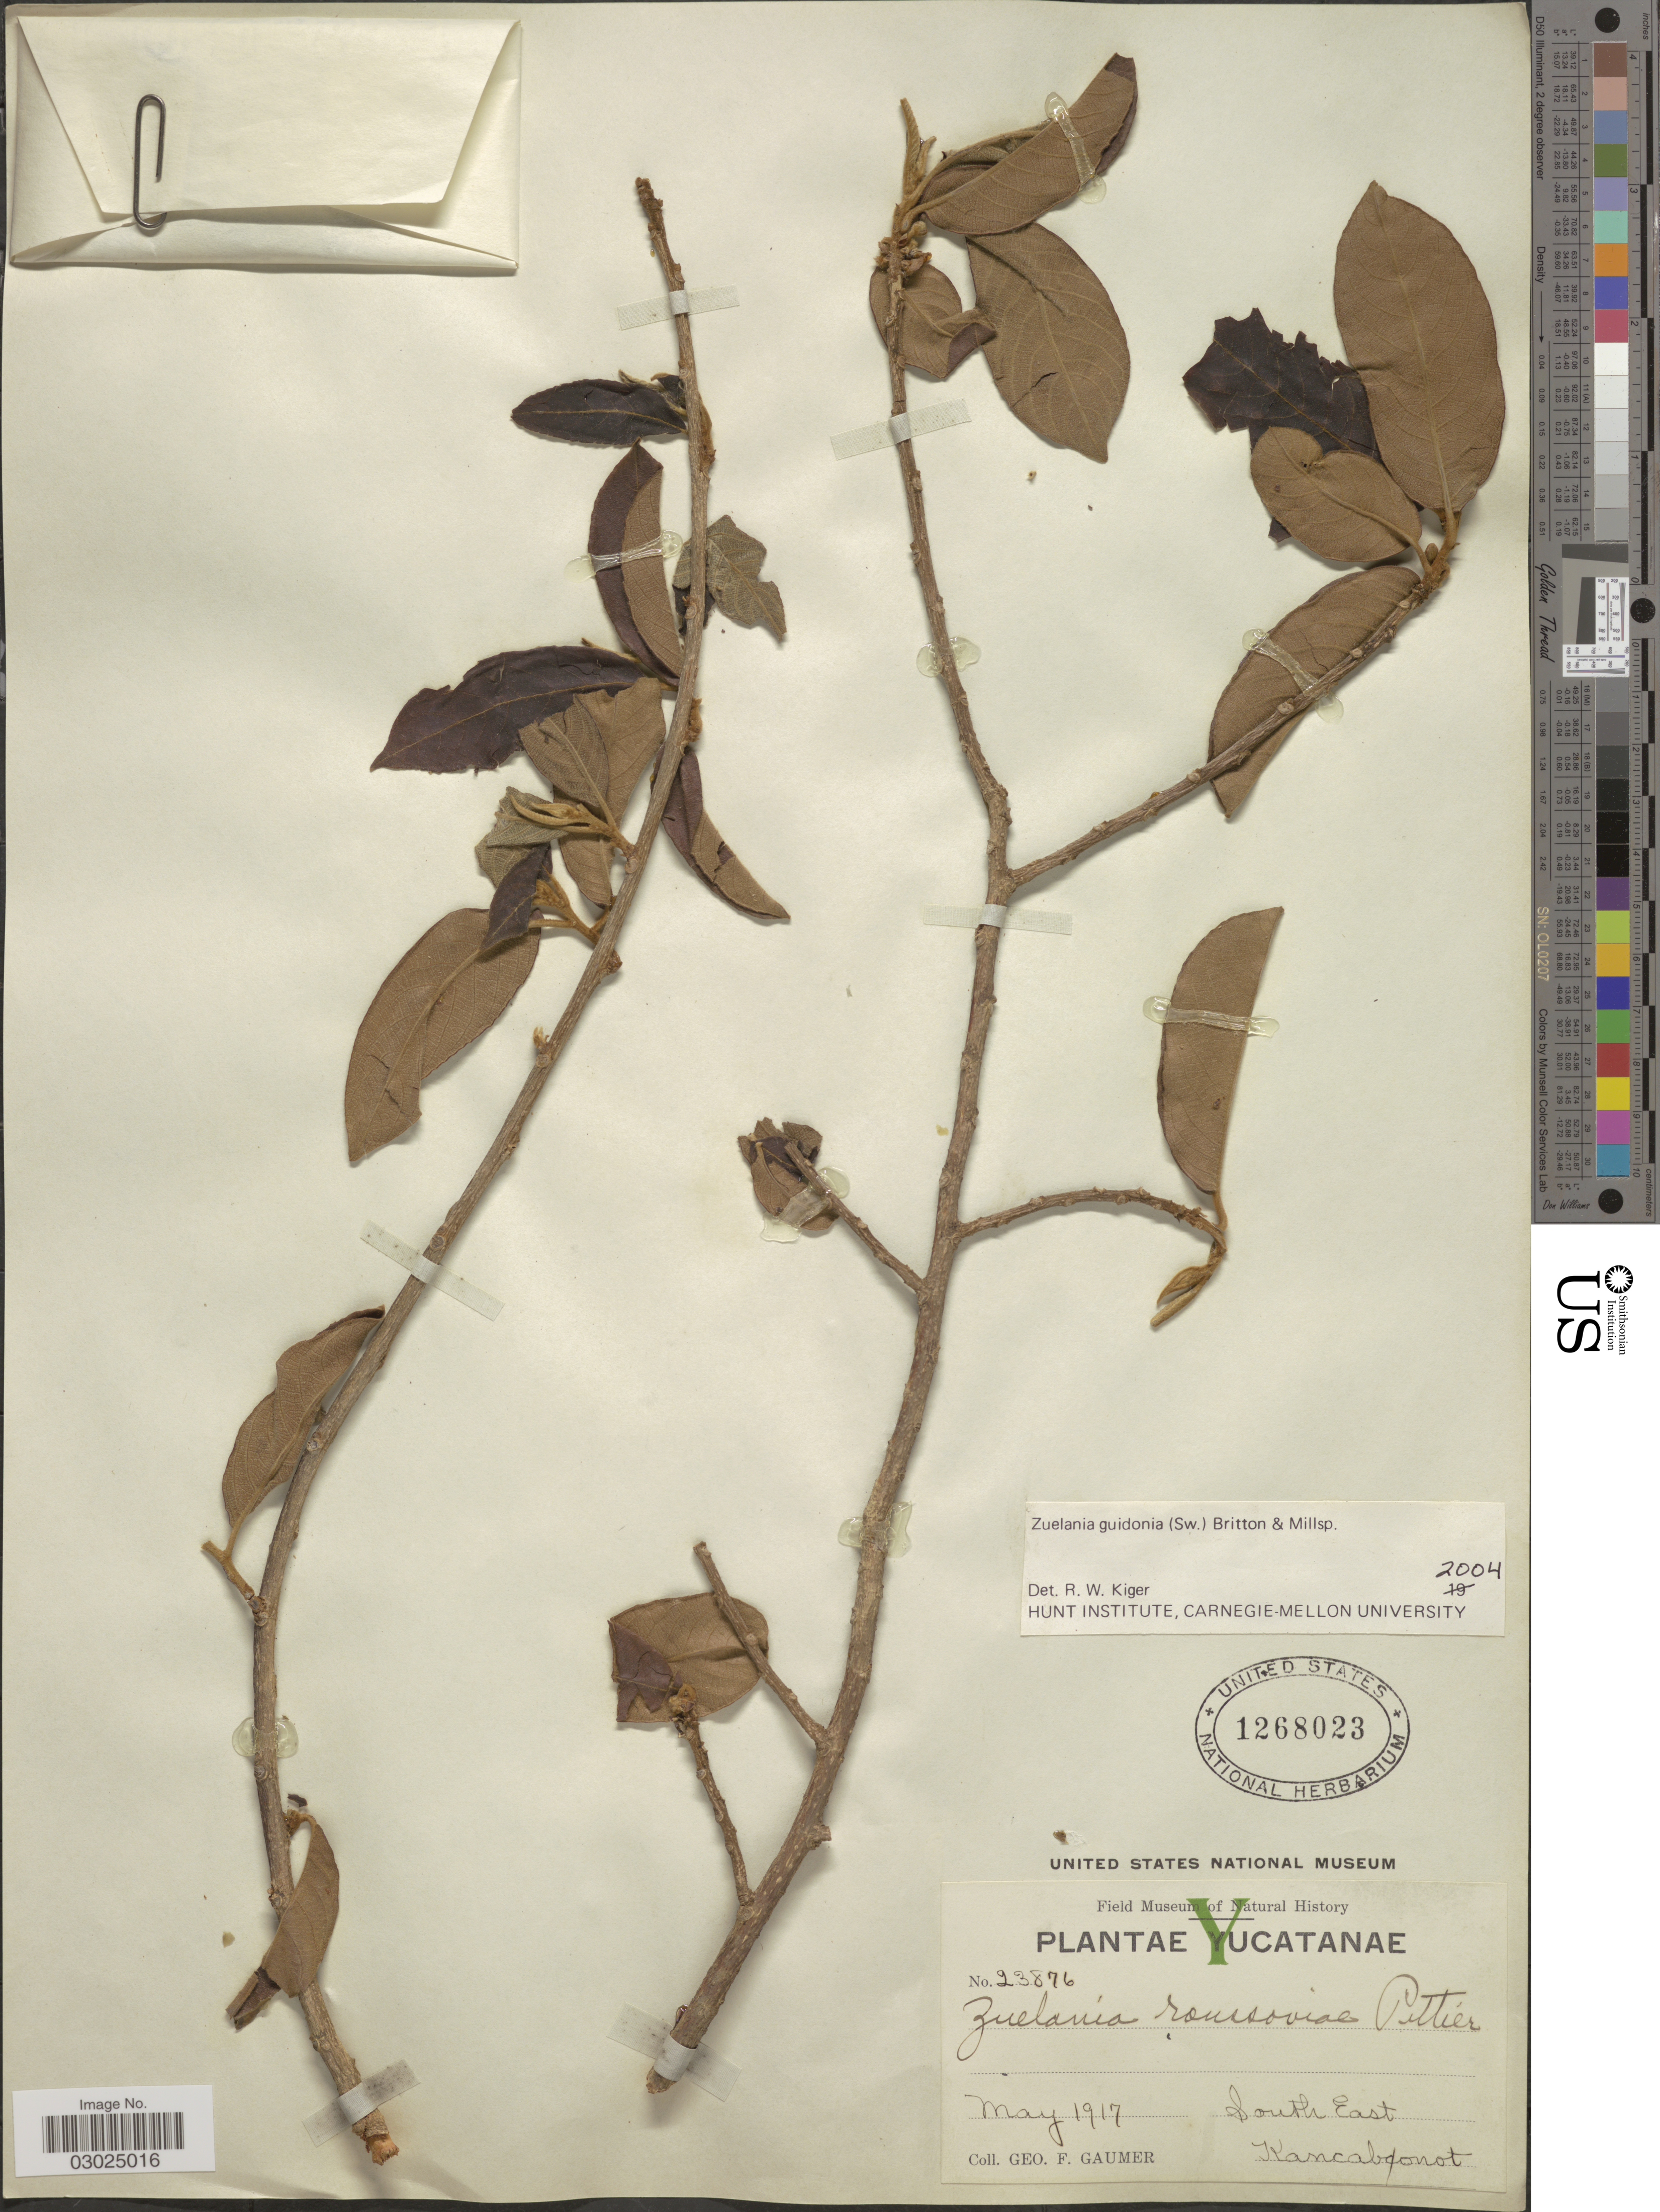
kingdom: Plantae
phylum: Tracheophyta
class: Magnoliopsida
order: Malpighiales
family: Salicaceae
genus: Casearia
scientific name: Casearia laetioides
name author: (A. Rich.) Warb.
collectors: G. F. Gaumer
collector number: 23876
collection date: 1917-05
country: Mexico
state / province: Yucatán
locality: South East. Kancabonot.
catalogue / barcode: US 1268023